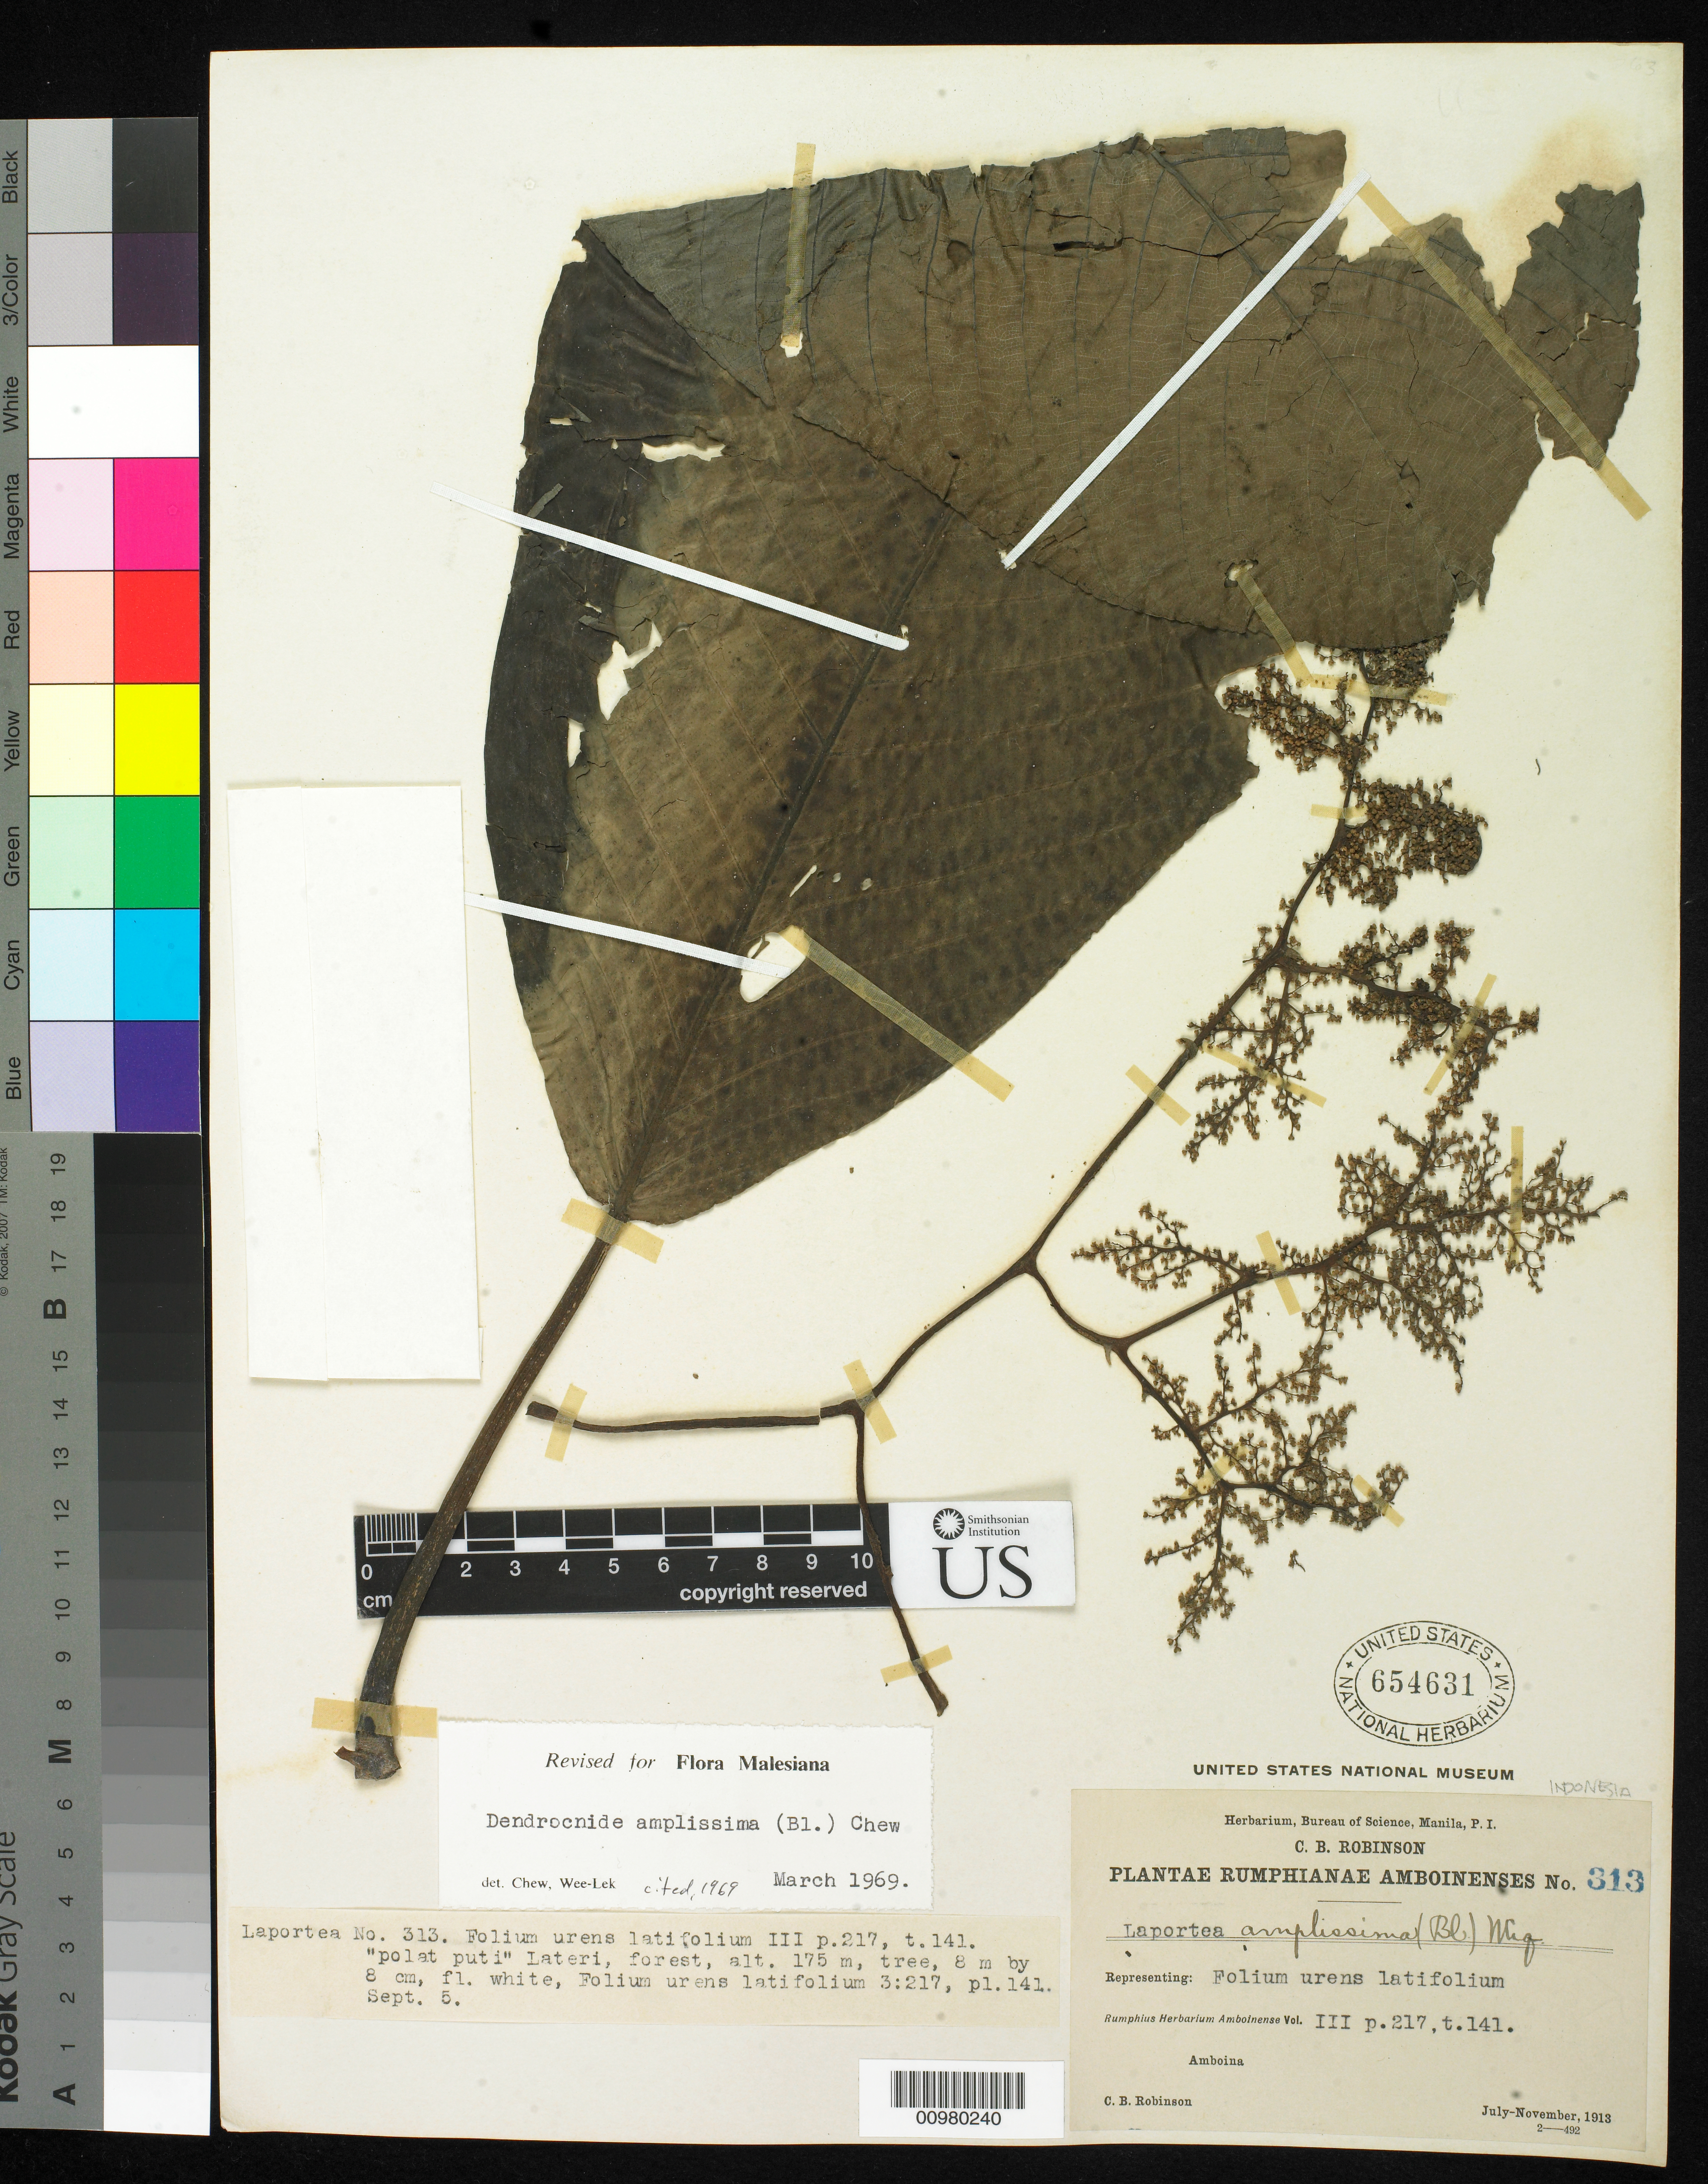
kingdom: Plantae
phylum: Tracheophyta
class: Magnoliopsida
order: Rosales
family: Urticaceae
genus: Dendrocnide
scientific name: Dendrocnide amplissima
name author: (Blume) Chew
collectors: C. Robinson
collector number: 313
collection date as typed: Jul 1913 to Nov 1913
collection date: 1913-07/1913-11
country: Indonesia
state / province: Maluku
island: Ambon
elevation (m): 175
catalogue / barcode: US 654631